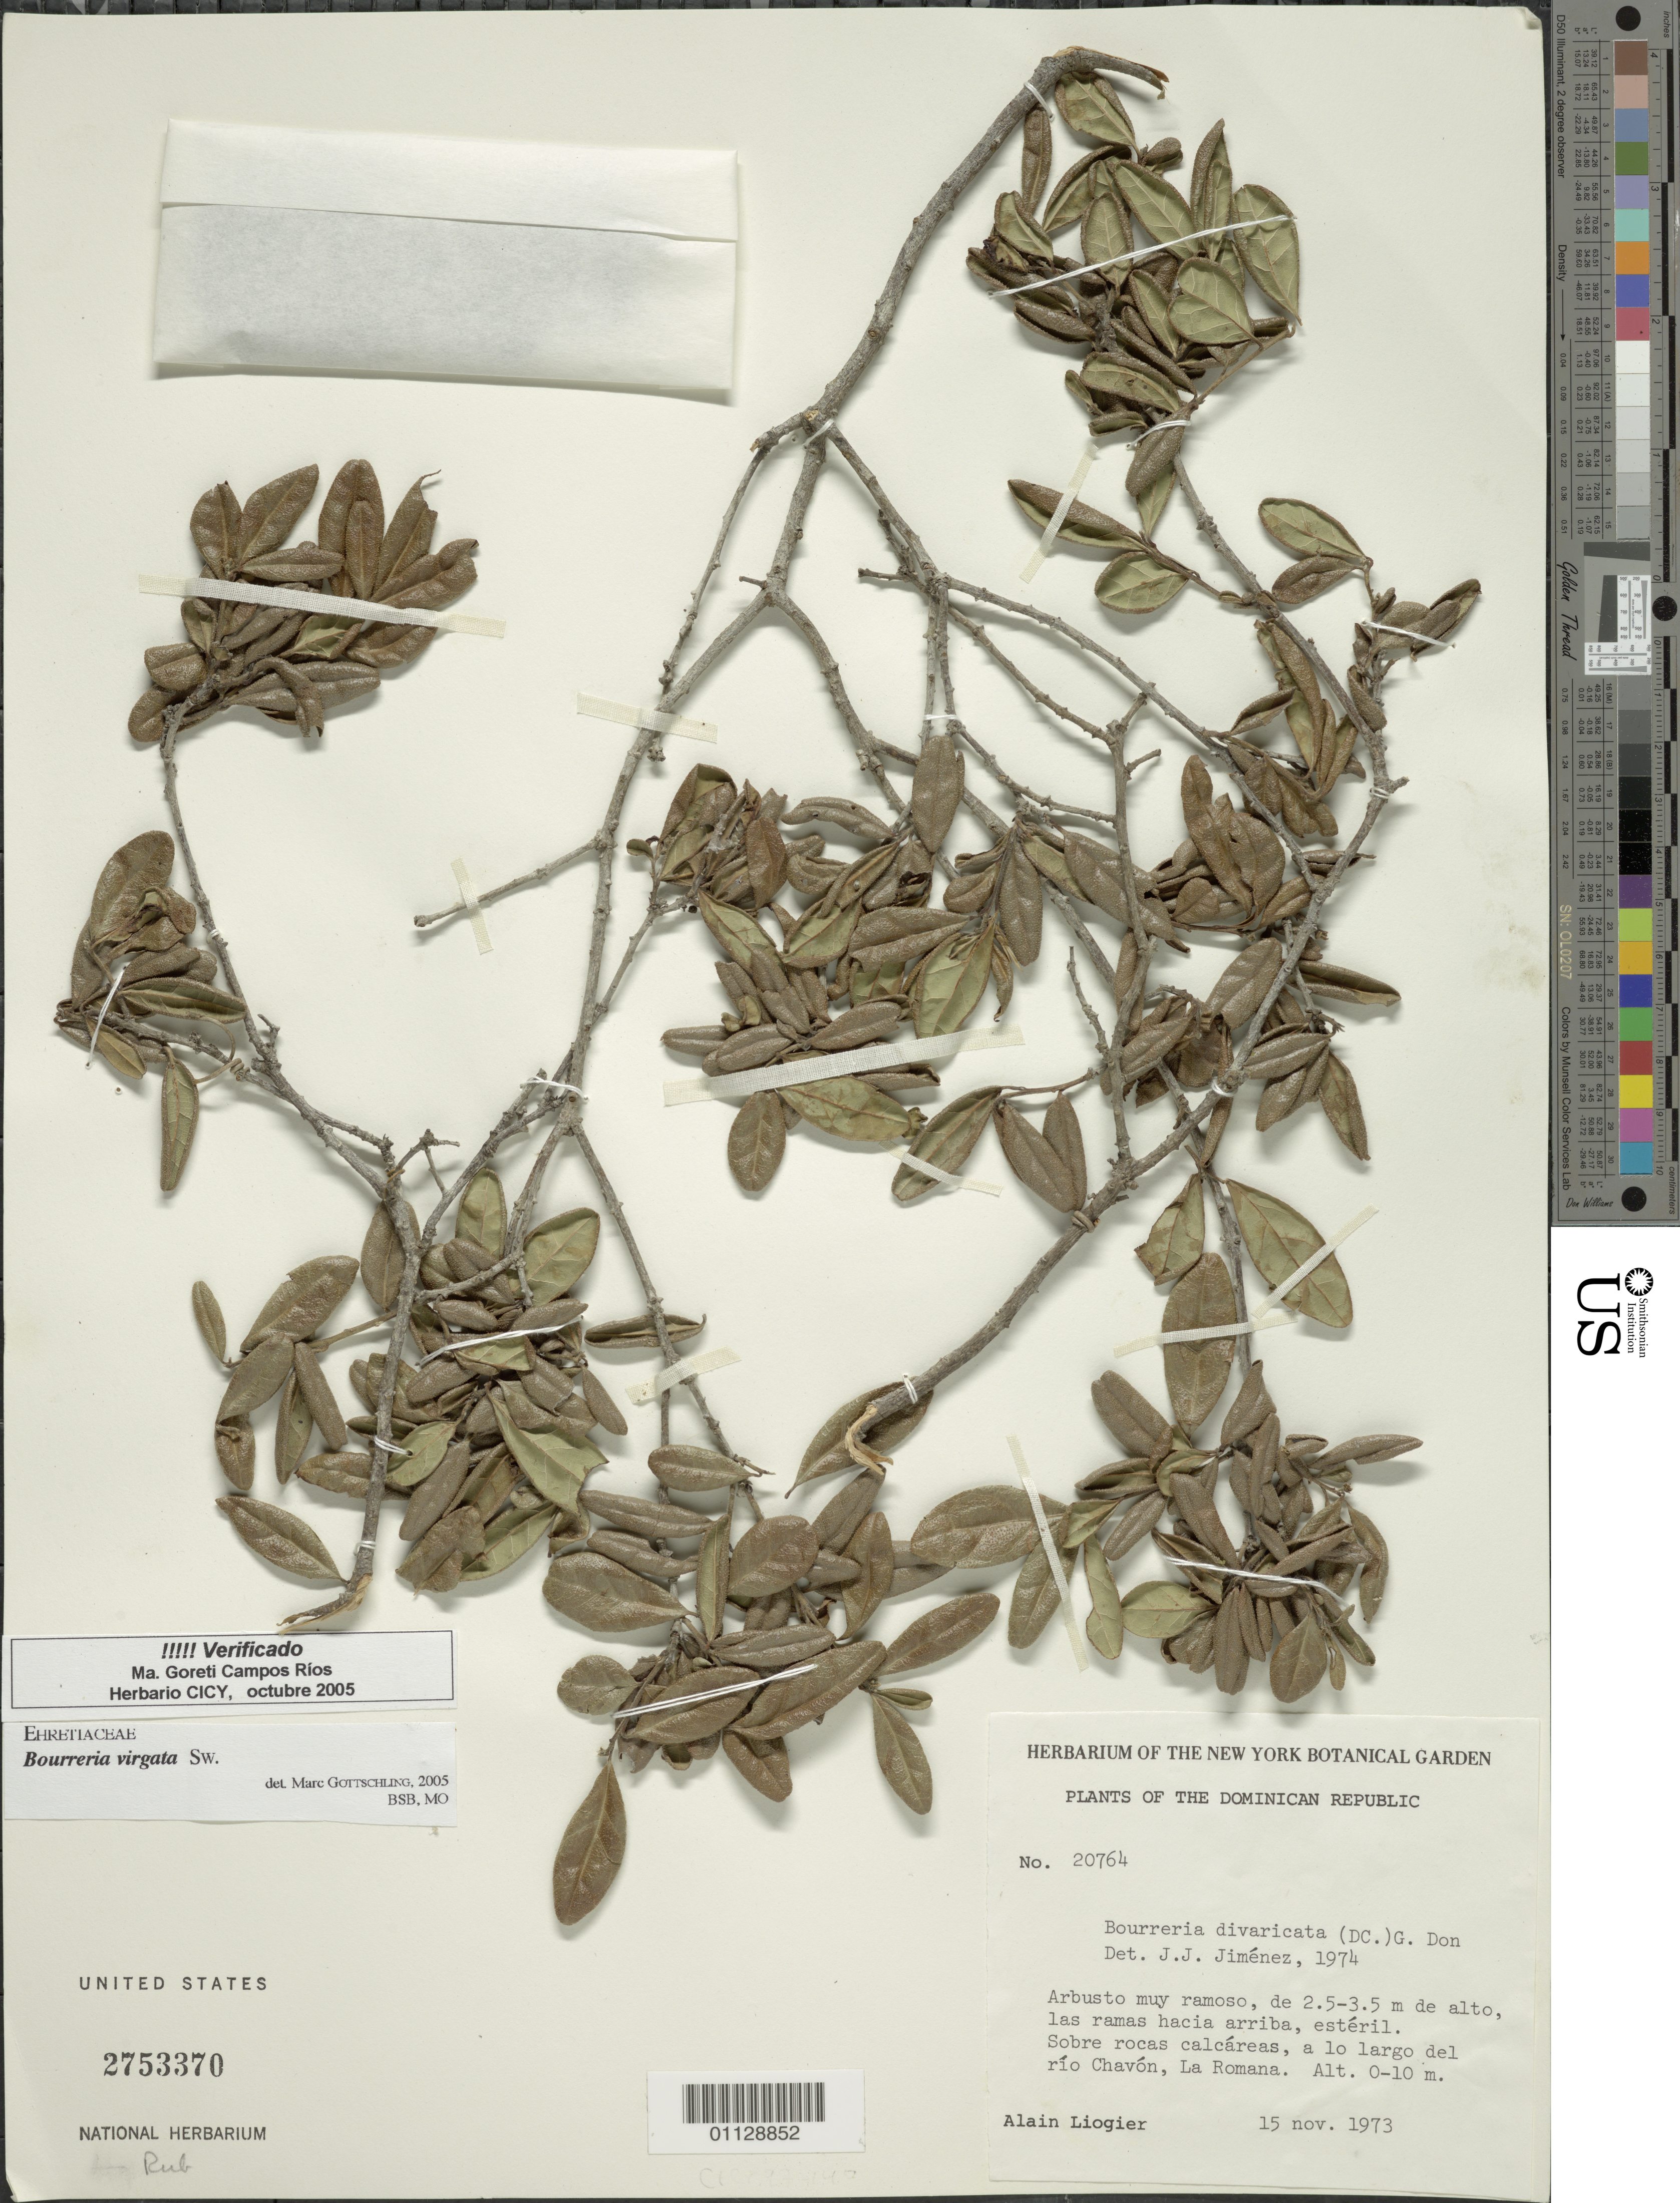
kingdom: Plantae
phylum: Tracheophyta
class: Magnoliopsida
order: Boraginales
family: Ehretiaceae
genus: Bourreria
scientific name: Bourreria virgata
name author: (Sw.) G. Don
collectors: A. H. Liogier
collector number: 20764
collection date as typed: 15 Nov 1973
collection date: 1973-11-15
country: Dominican Republic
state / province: La Romana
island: Hispaniola I.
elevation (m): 0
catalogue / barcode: US 2753370